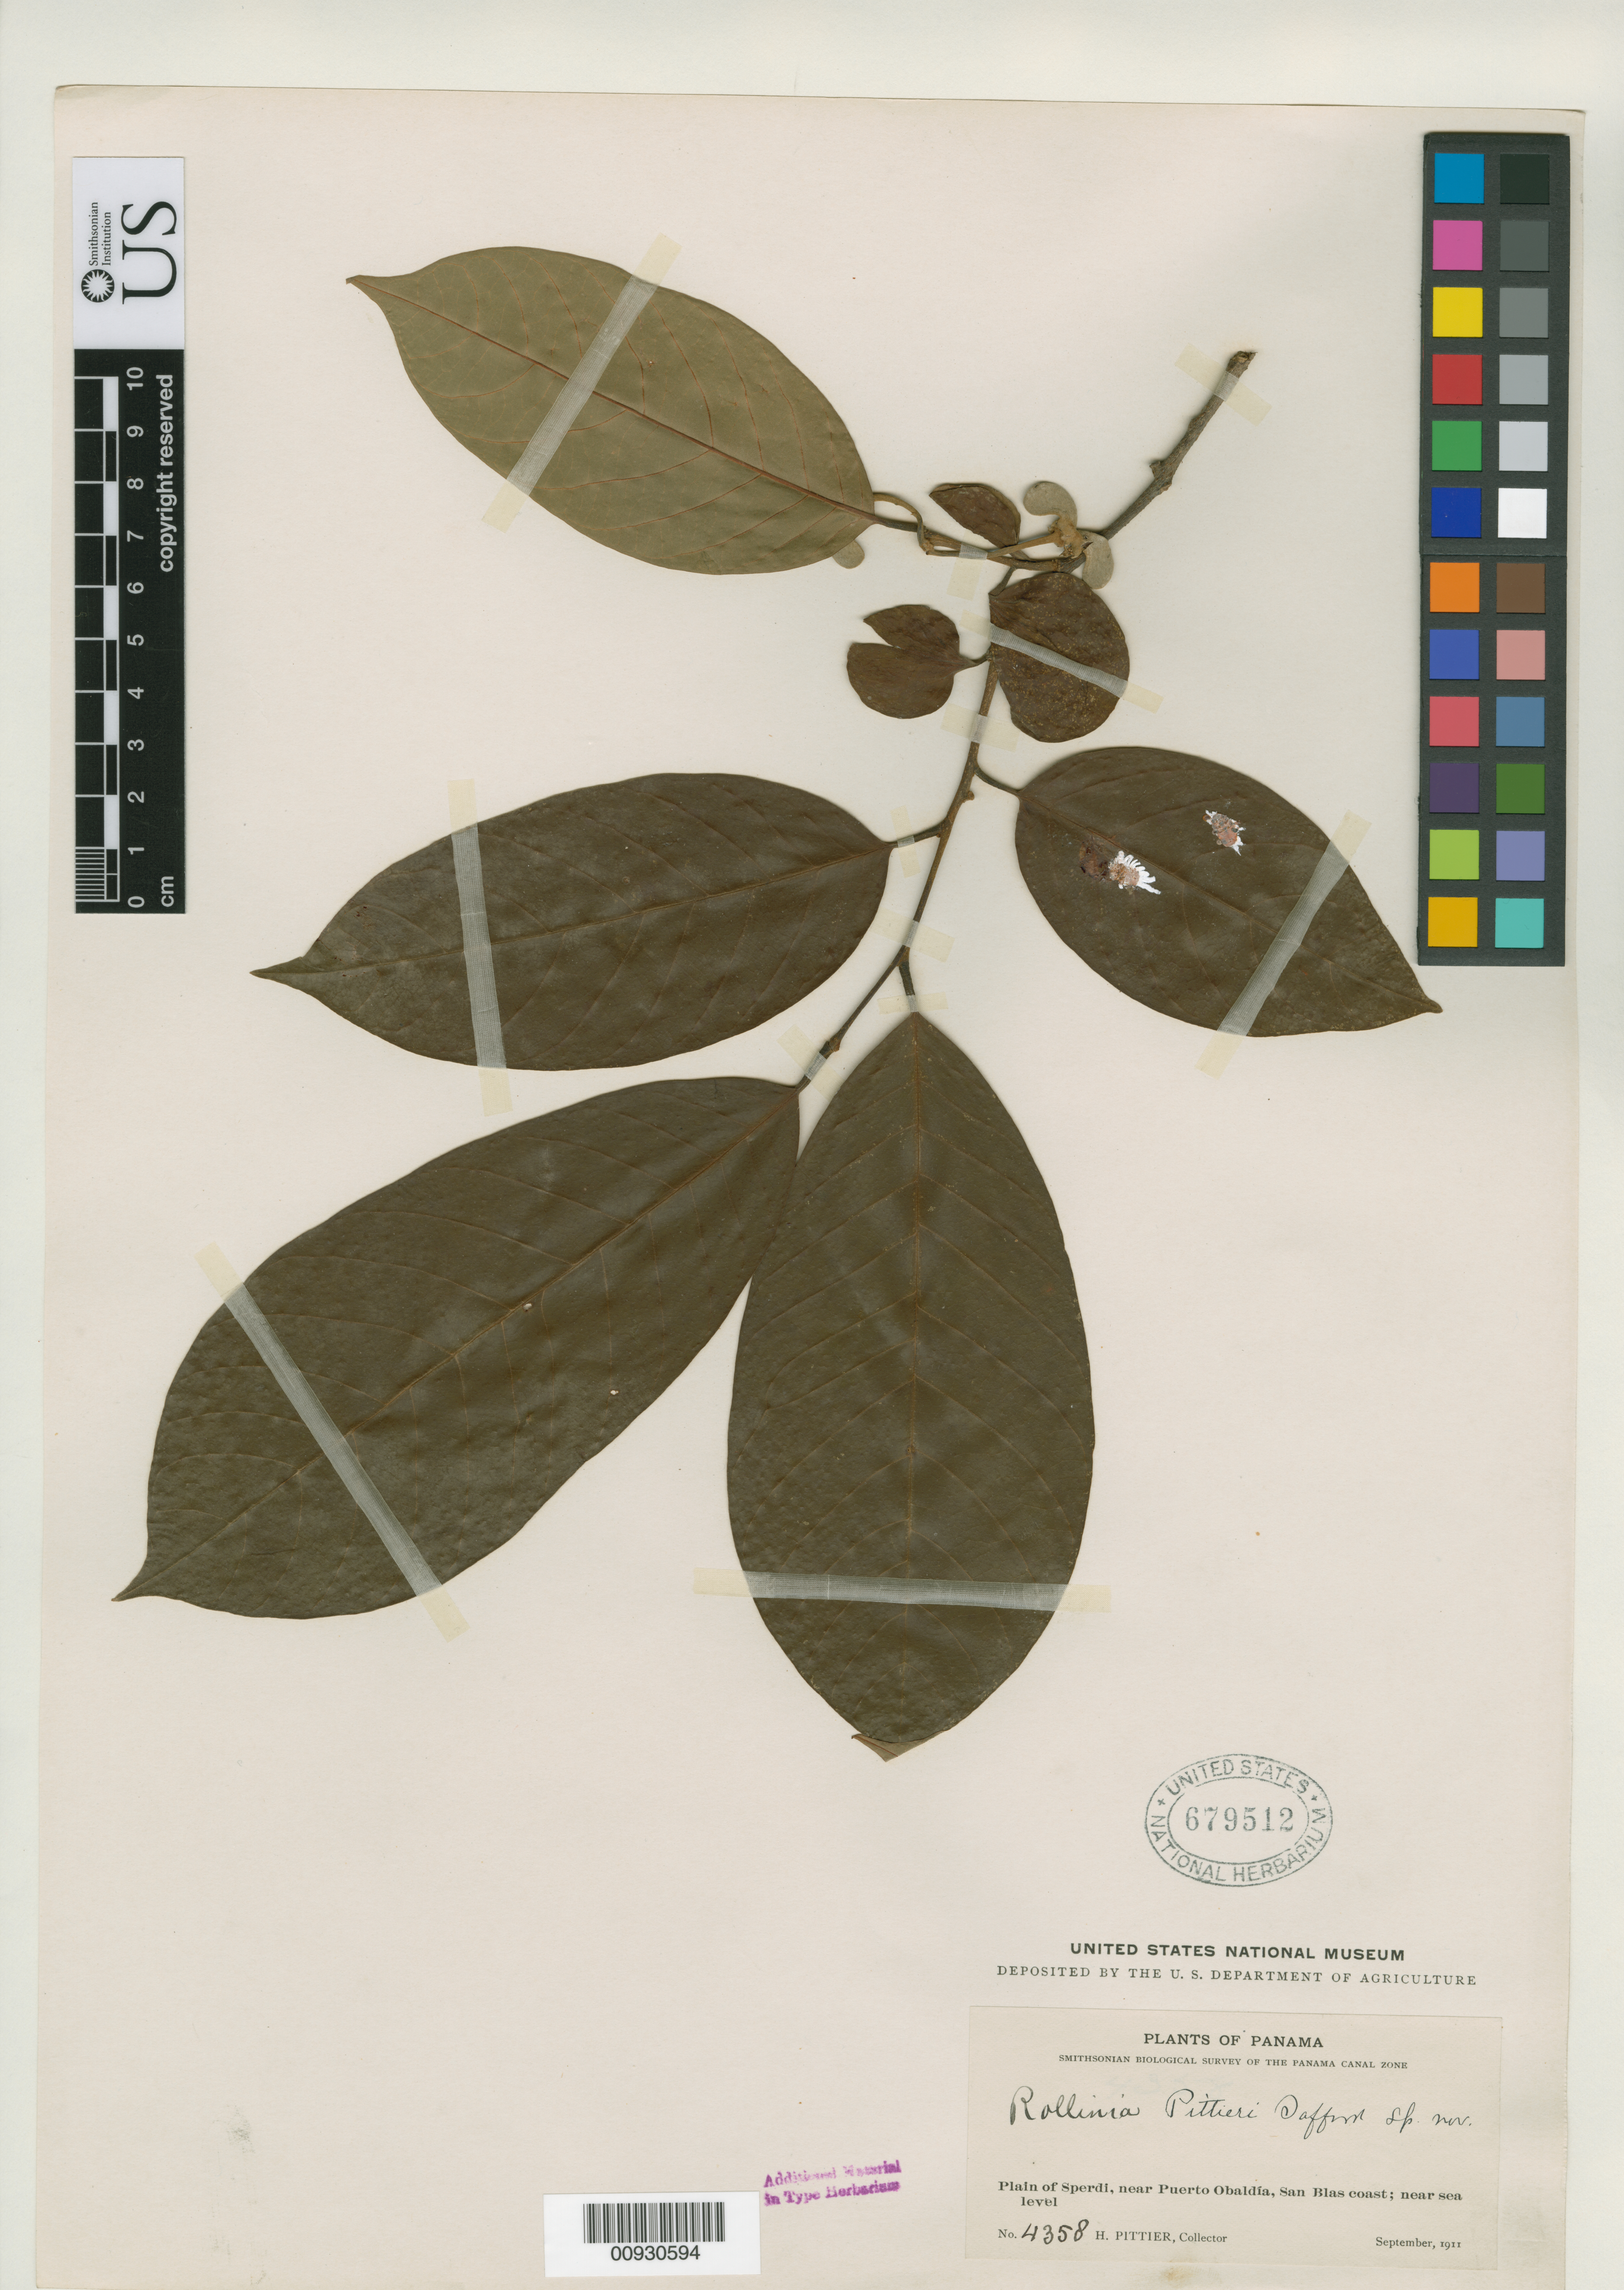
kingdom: Plantae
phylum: Tracheophyta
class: Magnoliopsida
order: Magnoliales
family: Annonaceae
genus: Rollinia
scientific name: Rollinia pittieri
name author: Saff.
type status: Isotype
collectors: H. F. Pittier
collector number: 4358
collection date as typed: Sep 1911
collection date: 1911-09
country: Panama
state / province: Kuna Yala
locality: Plain of Sperdi, near Puerto Obaldía, San Blas coast; near sea level.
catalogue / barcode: US 679512